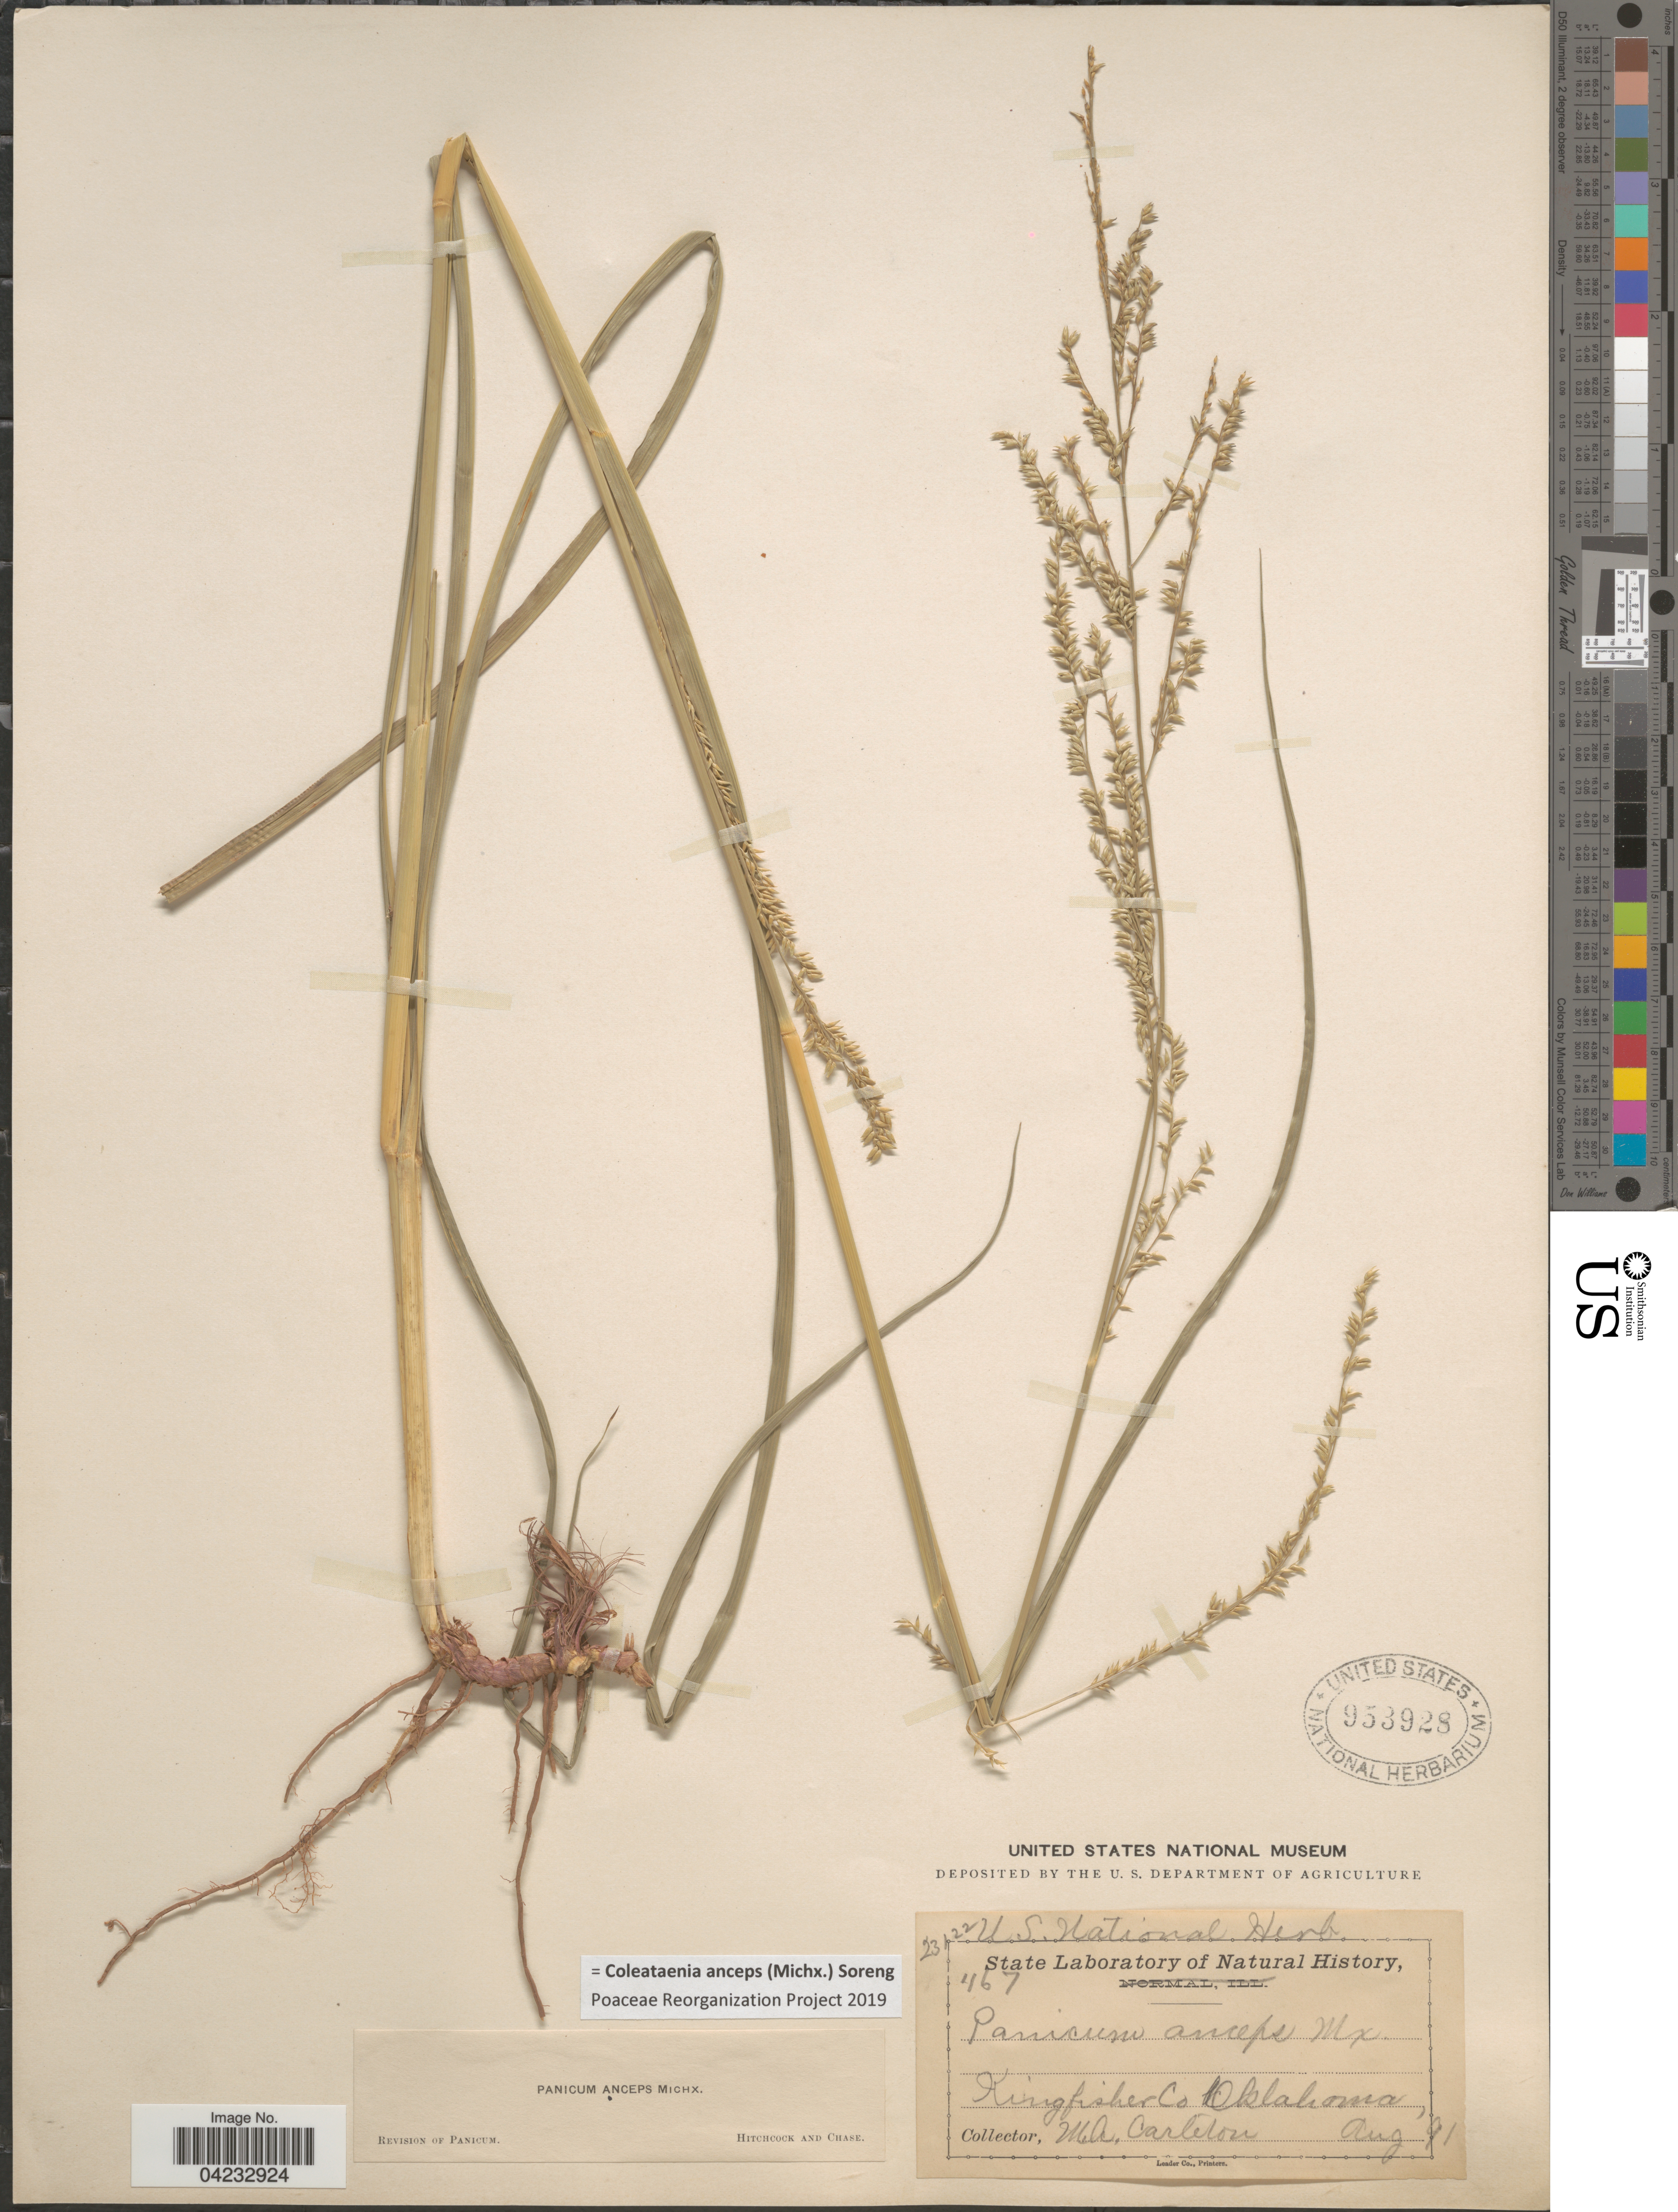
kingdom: Plantae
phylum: Tracheophyta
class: Liliopsida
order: Poales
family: Poaceae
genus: Coleataenia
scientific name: Coleataenia anceps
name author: (Michx.) Soreng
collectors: M. A. Carleton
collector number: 467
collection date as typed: Transcribed d/m/y: /8/91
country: United States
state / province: Oklahoma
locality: Kingfisher Co.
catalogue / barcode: US 953928